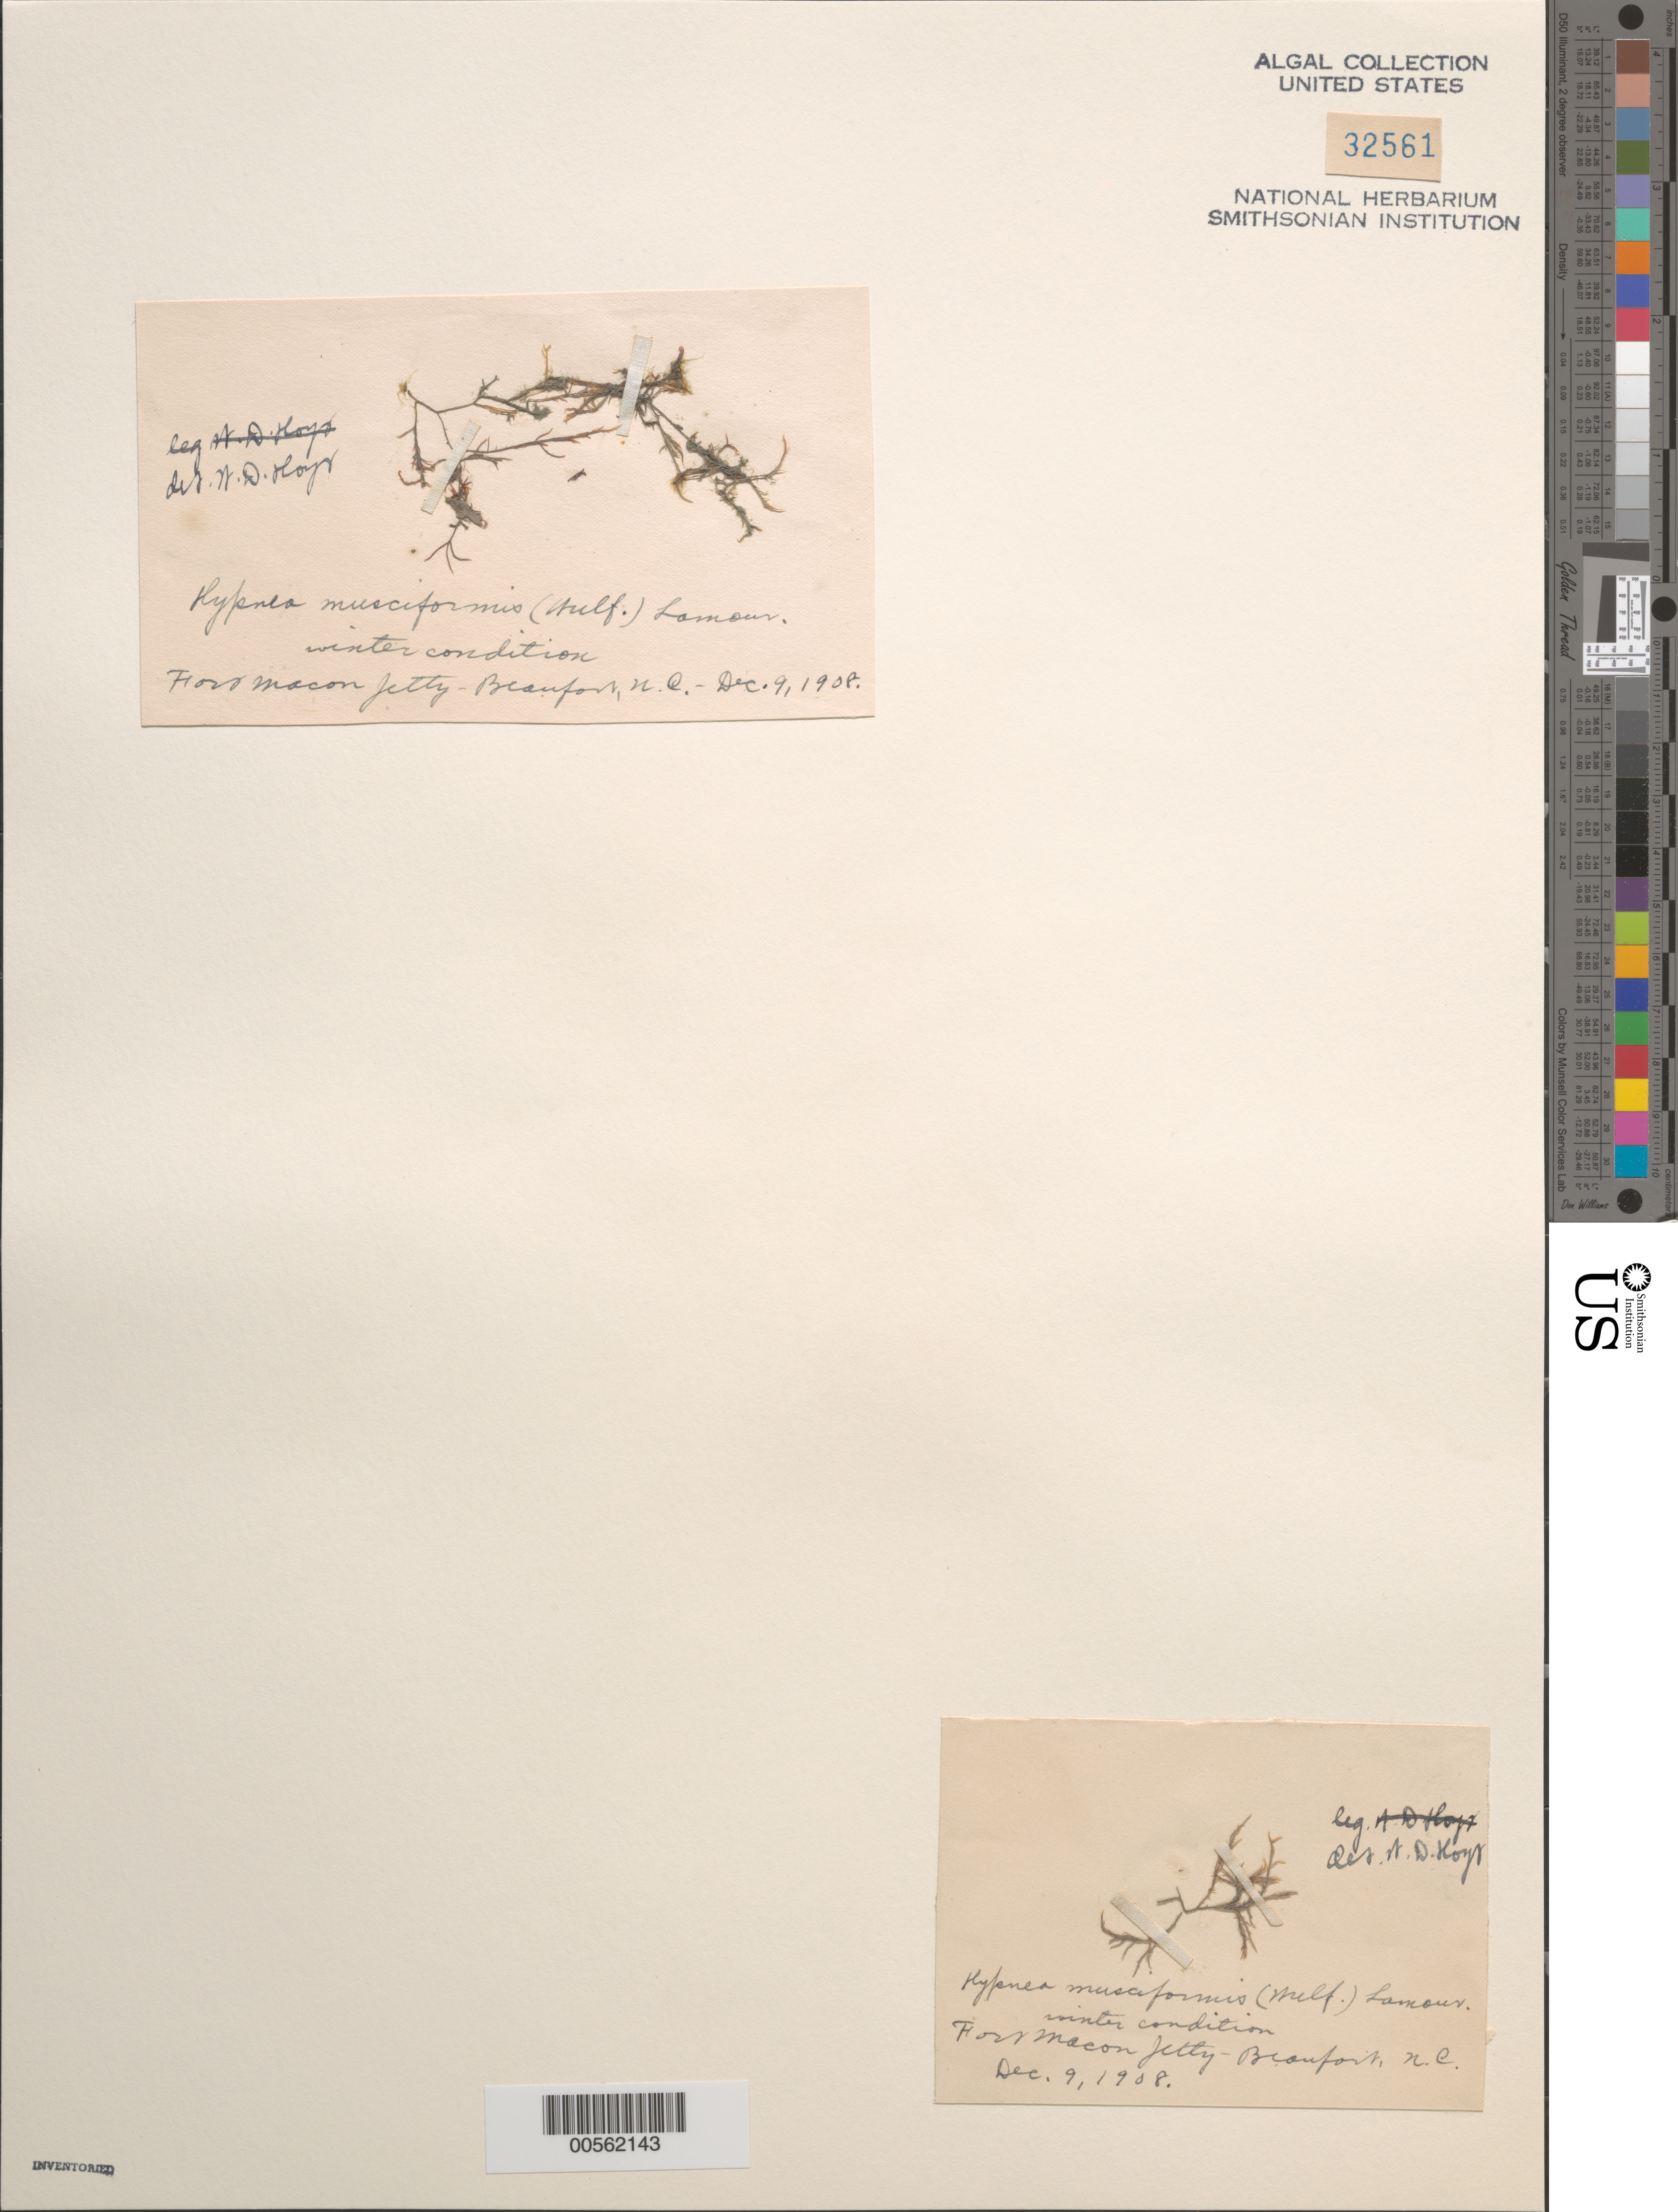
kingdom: Plantae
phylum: Rhodophyta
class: Florideophyceae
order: Gigartinales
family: Cystocloniaceae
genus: Hypnea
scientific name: Hypnea musciformis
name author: (Wulfen) J.V.Lamouroux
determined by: Hoyt, W. D.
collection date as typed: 09 Dec 1908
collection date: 1908-12-09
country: United States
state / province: North Carolina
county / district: Carteret County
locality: Beaufort, Fort Macon jetty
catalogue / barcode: US 32561